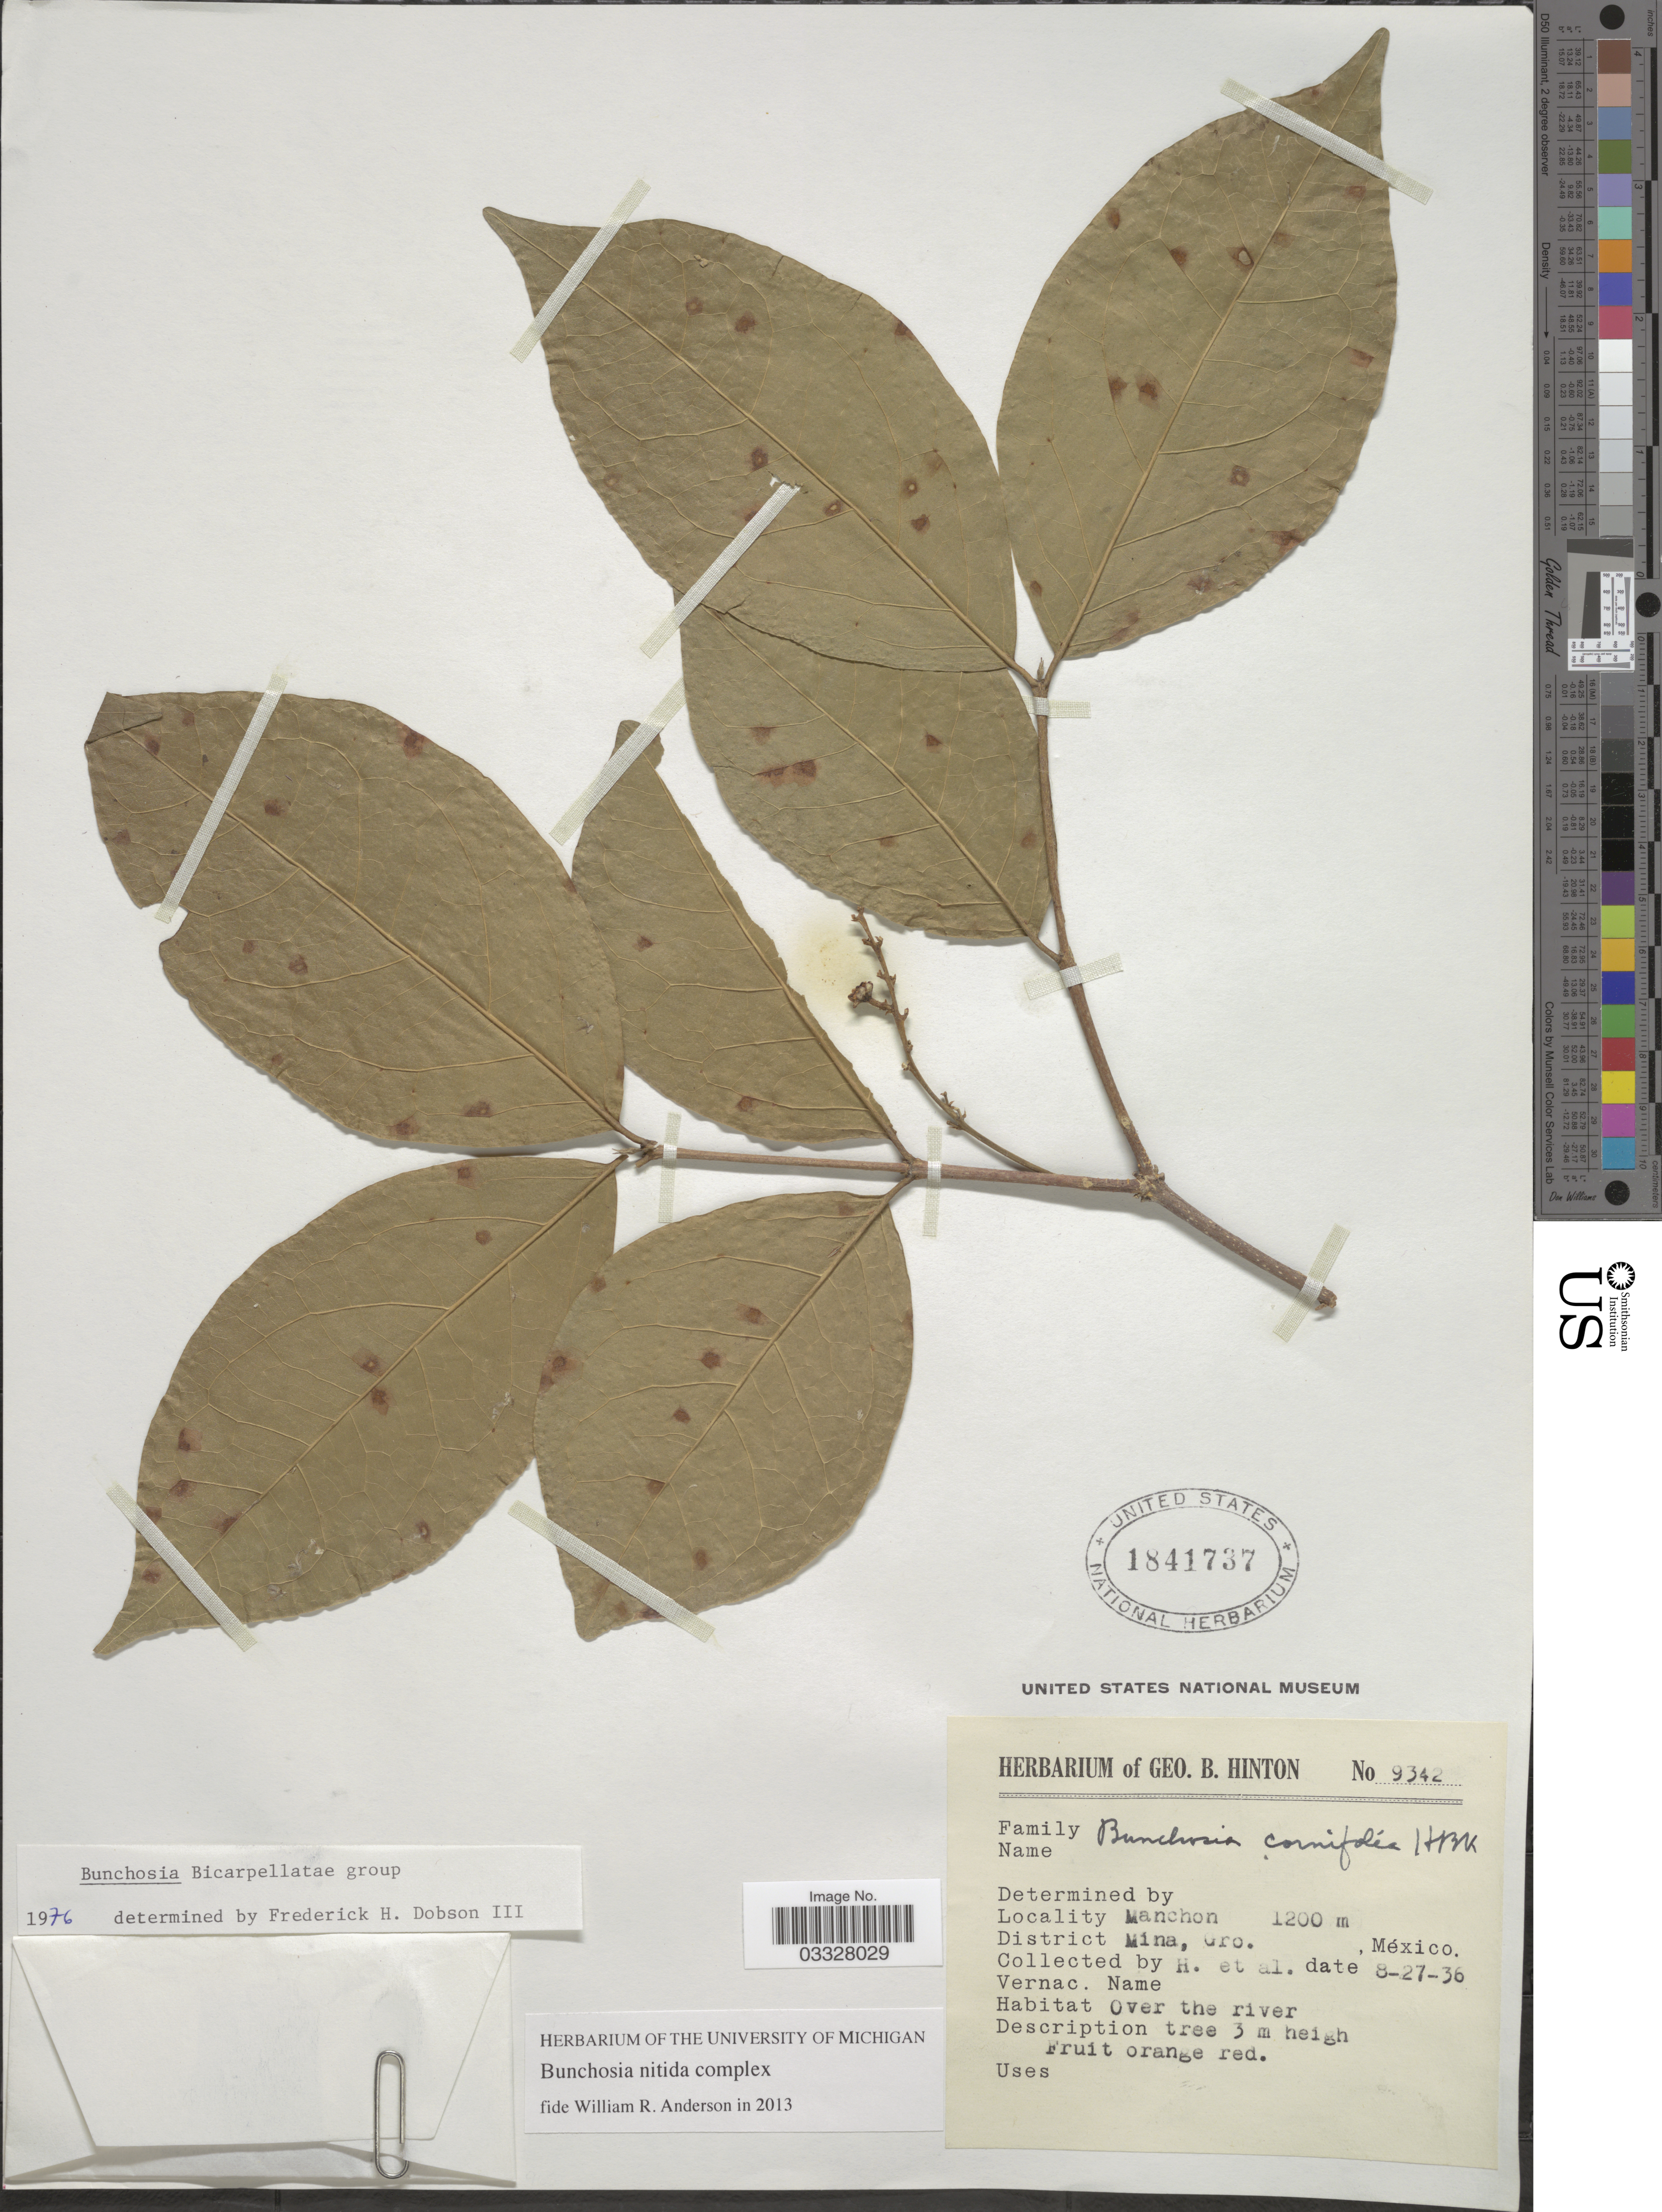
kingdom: Plantae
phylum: Tracheophyta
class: Magnoliopsida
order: Malpighiales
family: Malpighiaceae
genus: Bunchosia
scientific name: Bunchosia nitida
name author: (Jacq.) DC.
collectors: G. B. Hinton & et al.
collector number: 9342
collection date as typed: Transcribed d/m/y: 27/8/36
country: Mexico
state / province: Guerrero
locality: Manchon, District Mina.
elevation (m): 1200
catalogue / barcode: US 1841737